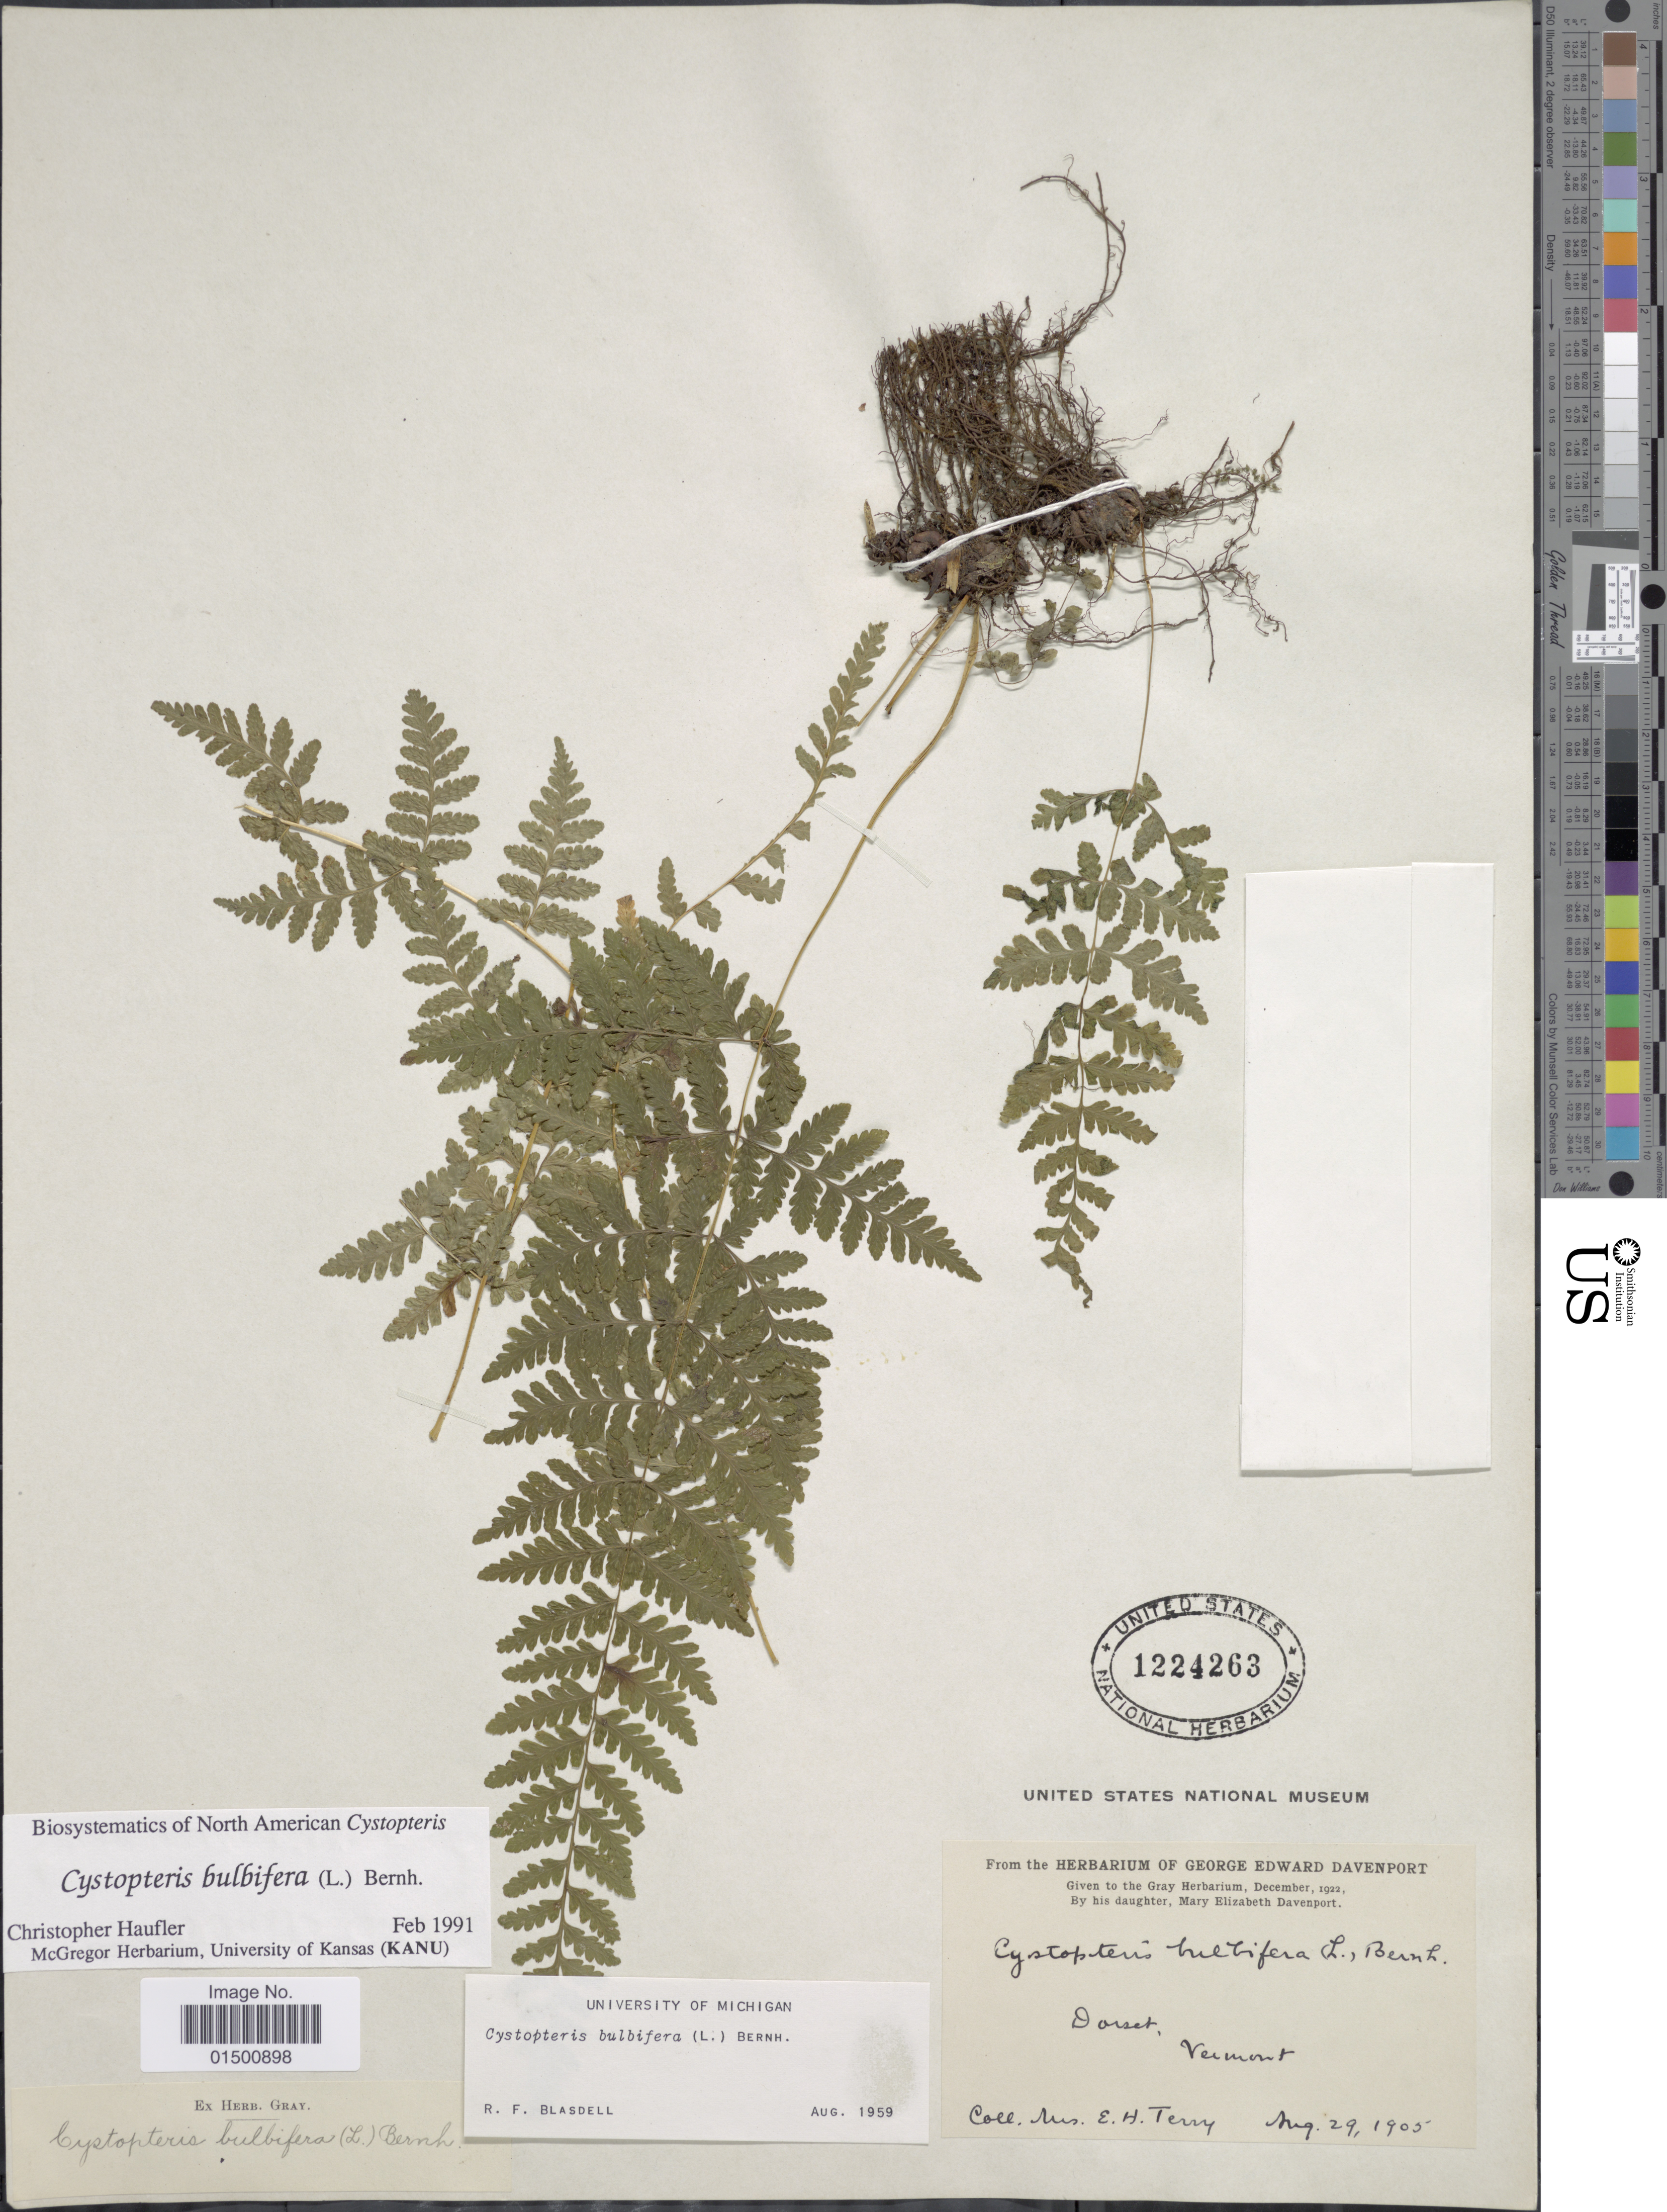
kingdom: Plantae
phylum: Tracheophyta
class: Polypodiopsida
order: Polypodiales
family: Cystopteridaceae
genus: Cystopteris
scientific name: Cystopteris bulbifera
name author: (L.) Bernh.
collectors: M. Terry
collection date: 1905-08-29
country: United States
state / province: Vermont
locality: Dorset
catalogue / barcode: US 1224263